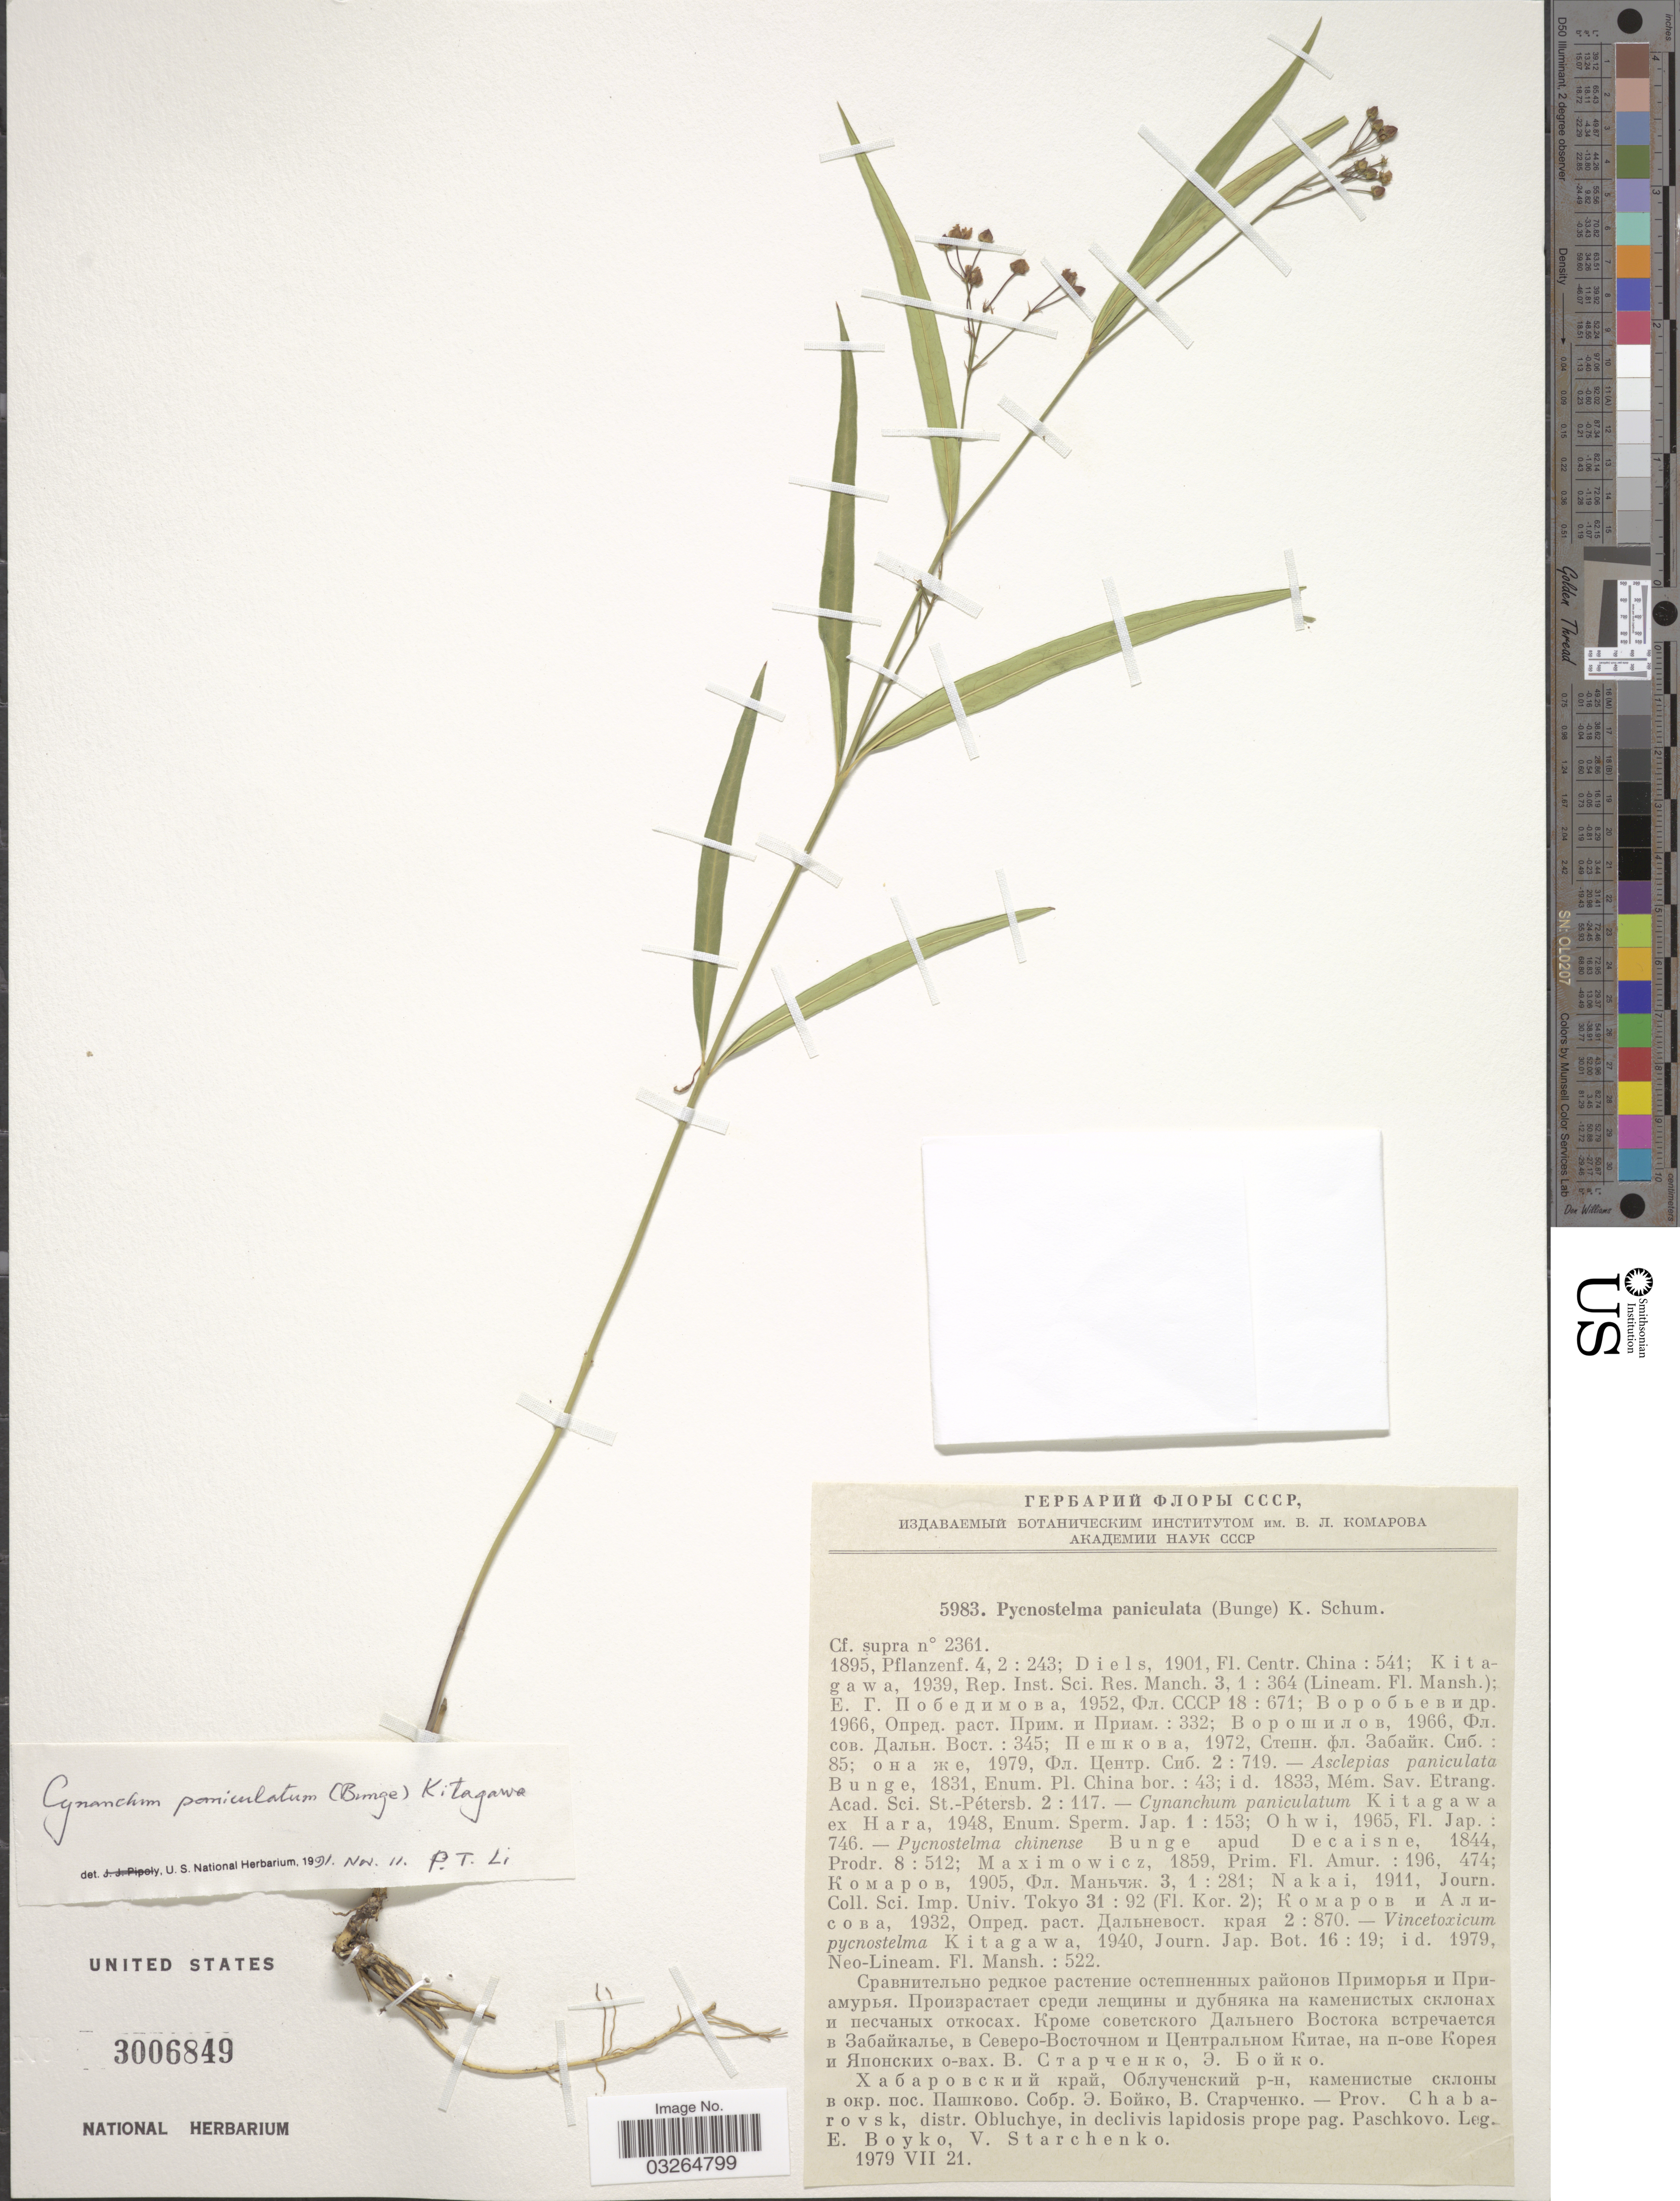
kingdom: Plantae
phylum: Tracheophyta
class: Magnoliopsida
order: Gentianales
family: Apocynaceae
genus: Cynanchum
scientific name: Cynanchum paniculatum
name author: (Bunge) Kitag. ex H. Hara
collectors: E. Boyko & V. Starchenko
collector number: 5983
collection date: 1979-07-21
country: Russian Federation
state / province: Khabarovsk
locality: Prov. Chabarovsk, distr. Obluchye, in declivis lapidosis prope pag. Paschkovo.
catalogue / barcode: US 3006849